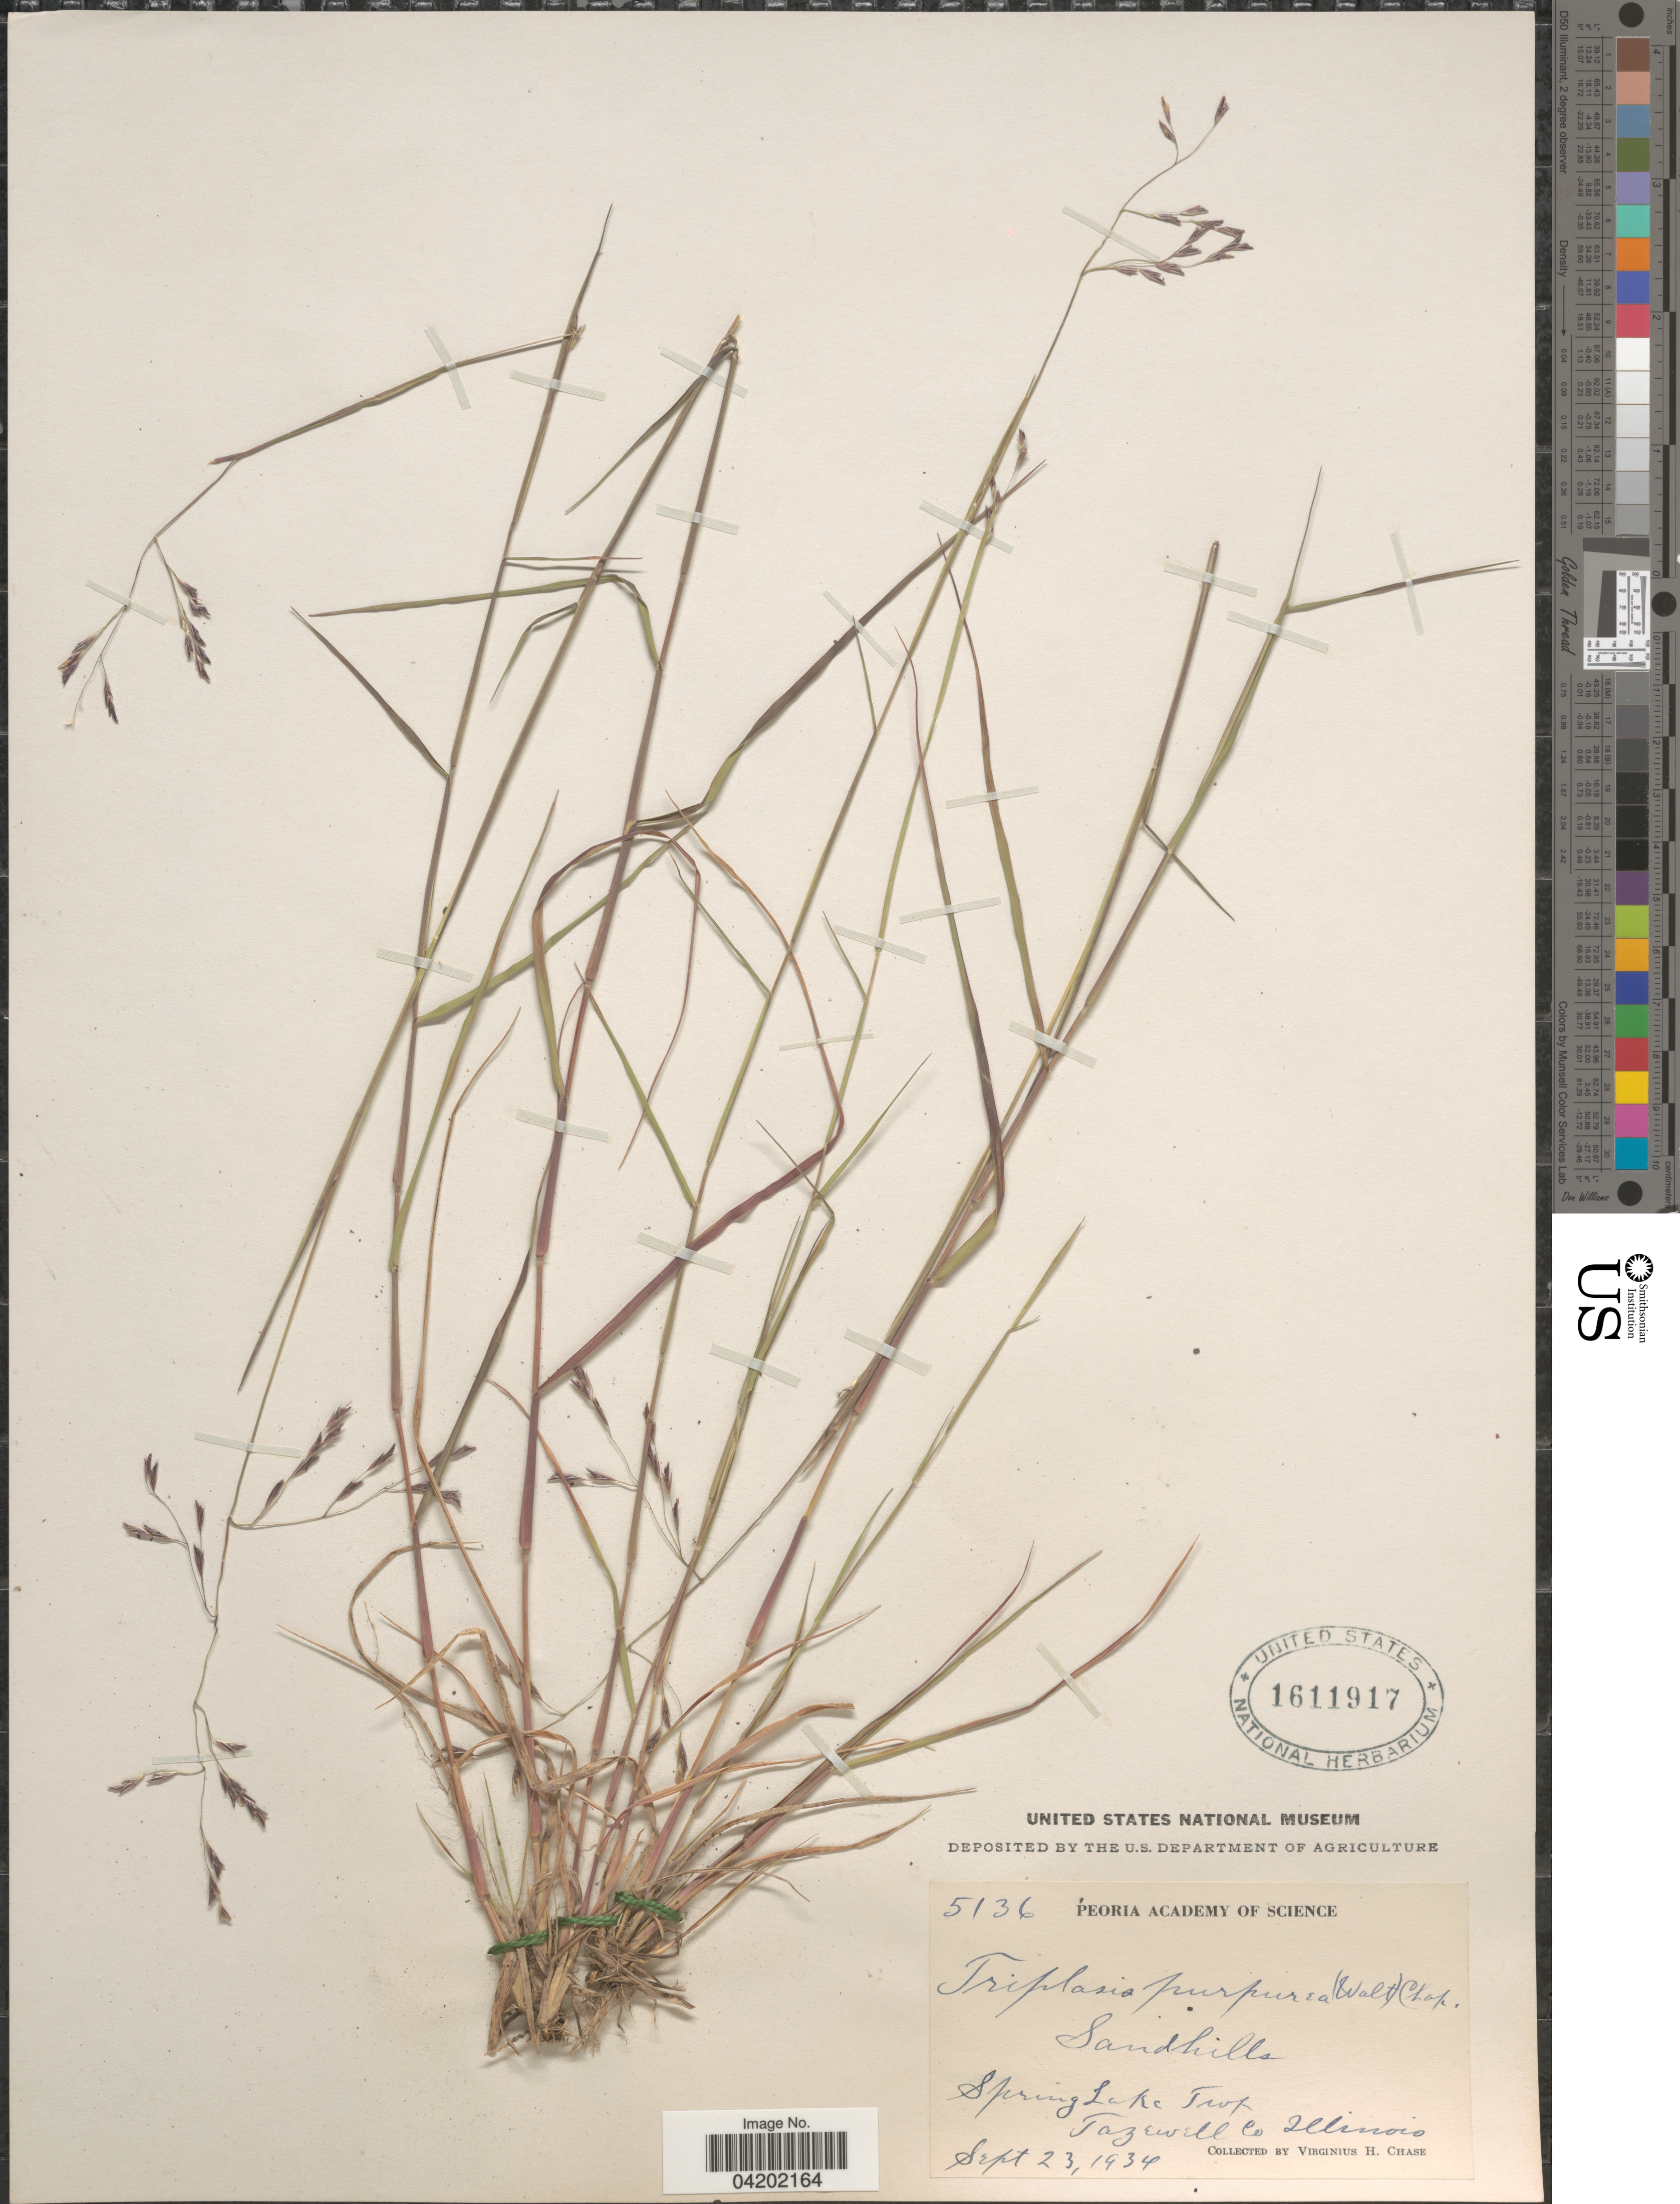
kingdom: Plantae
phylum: Tracheophyta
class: Liliopsida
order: Poales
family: Poaceae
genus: Triplasis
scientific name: Triplasis purpurea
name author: (Walter) Chapm.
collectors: V. H. Chase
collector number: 5136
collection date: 1934-09-23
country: United States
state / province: Illinois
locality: Sandhills Spring Lake Twp Tazewell Co.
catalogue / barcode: US 1611917